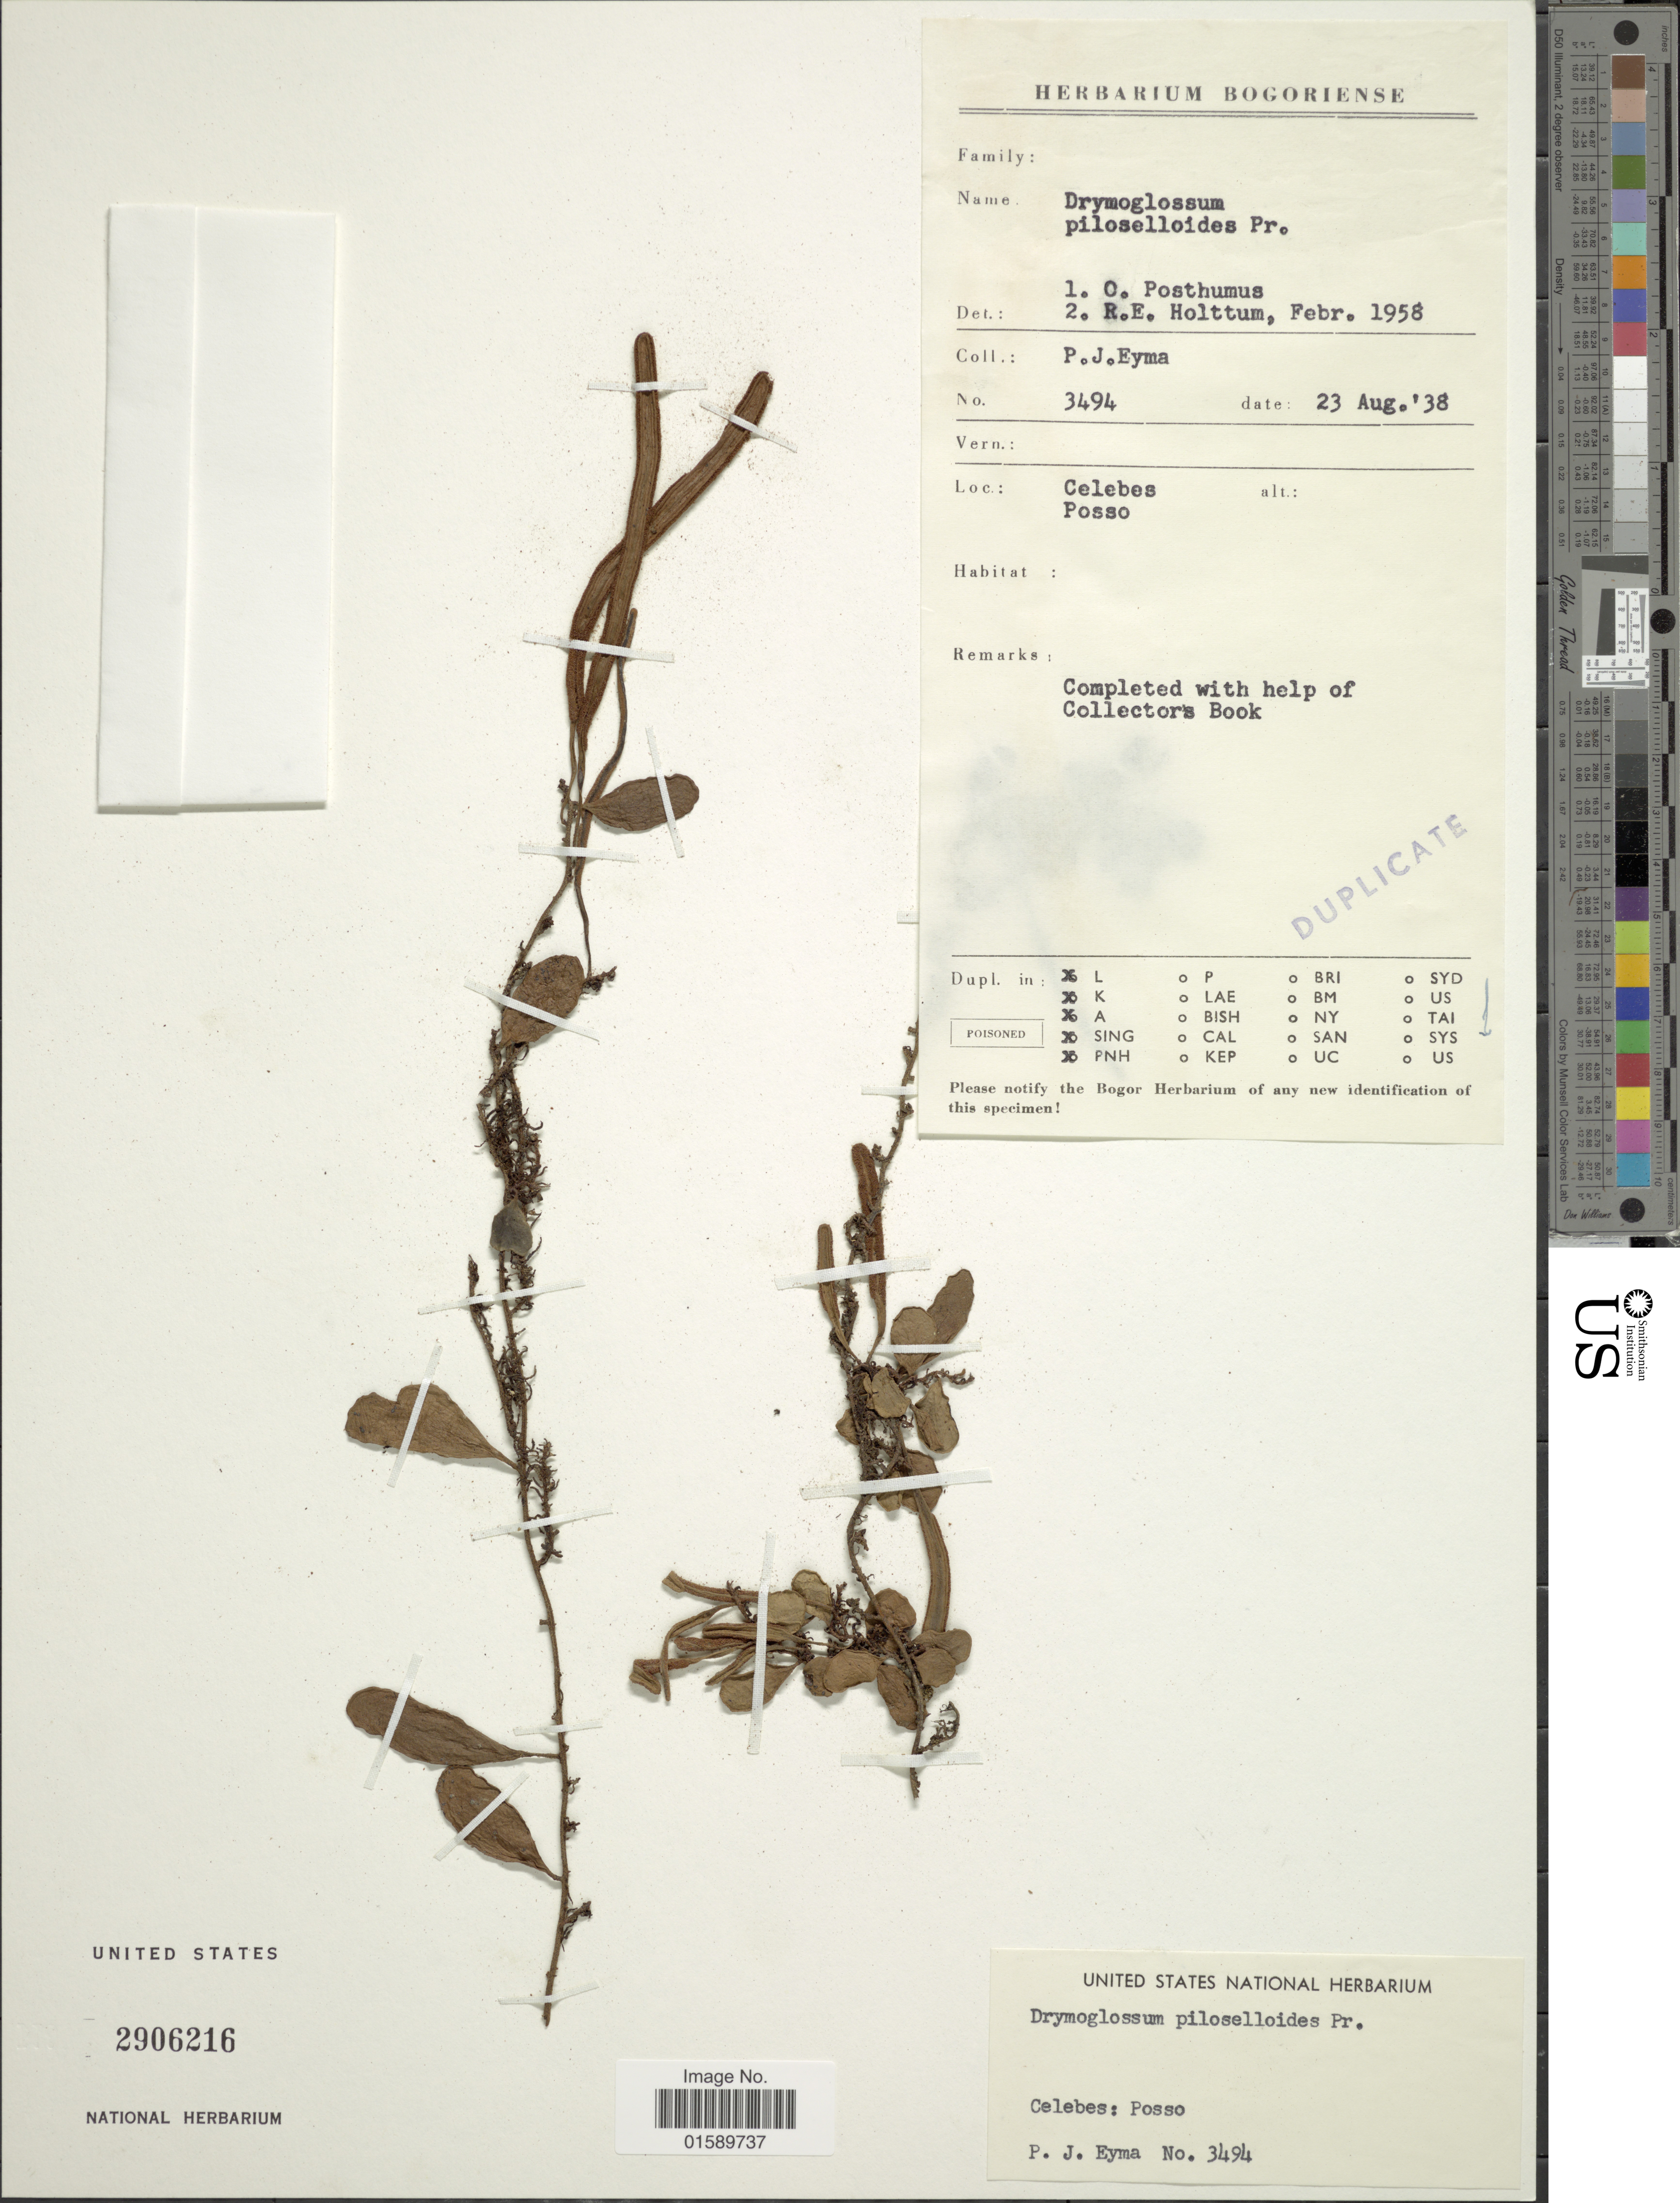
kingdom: Plantae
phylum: Tracheophyta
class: Polypodiopsida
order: Polypodiales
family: Polypodiaceae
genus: Pyrrosia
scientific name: Pyrrosia piloselloides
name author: (L.) M.G. Price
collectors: P. J. Eyma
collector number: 3494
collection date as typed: Transcribed d/m/y: 23/8/38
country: Indonesia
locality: Celebes, Posso.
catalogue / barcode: US 2906216